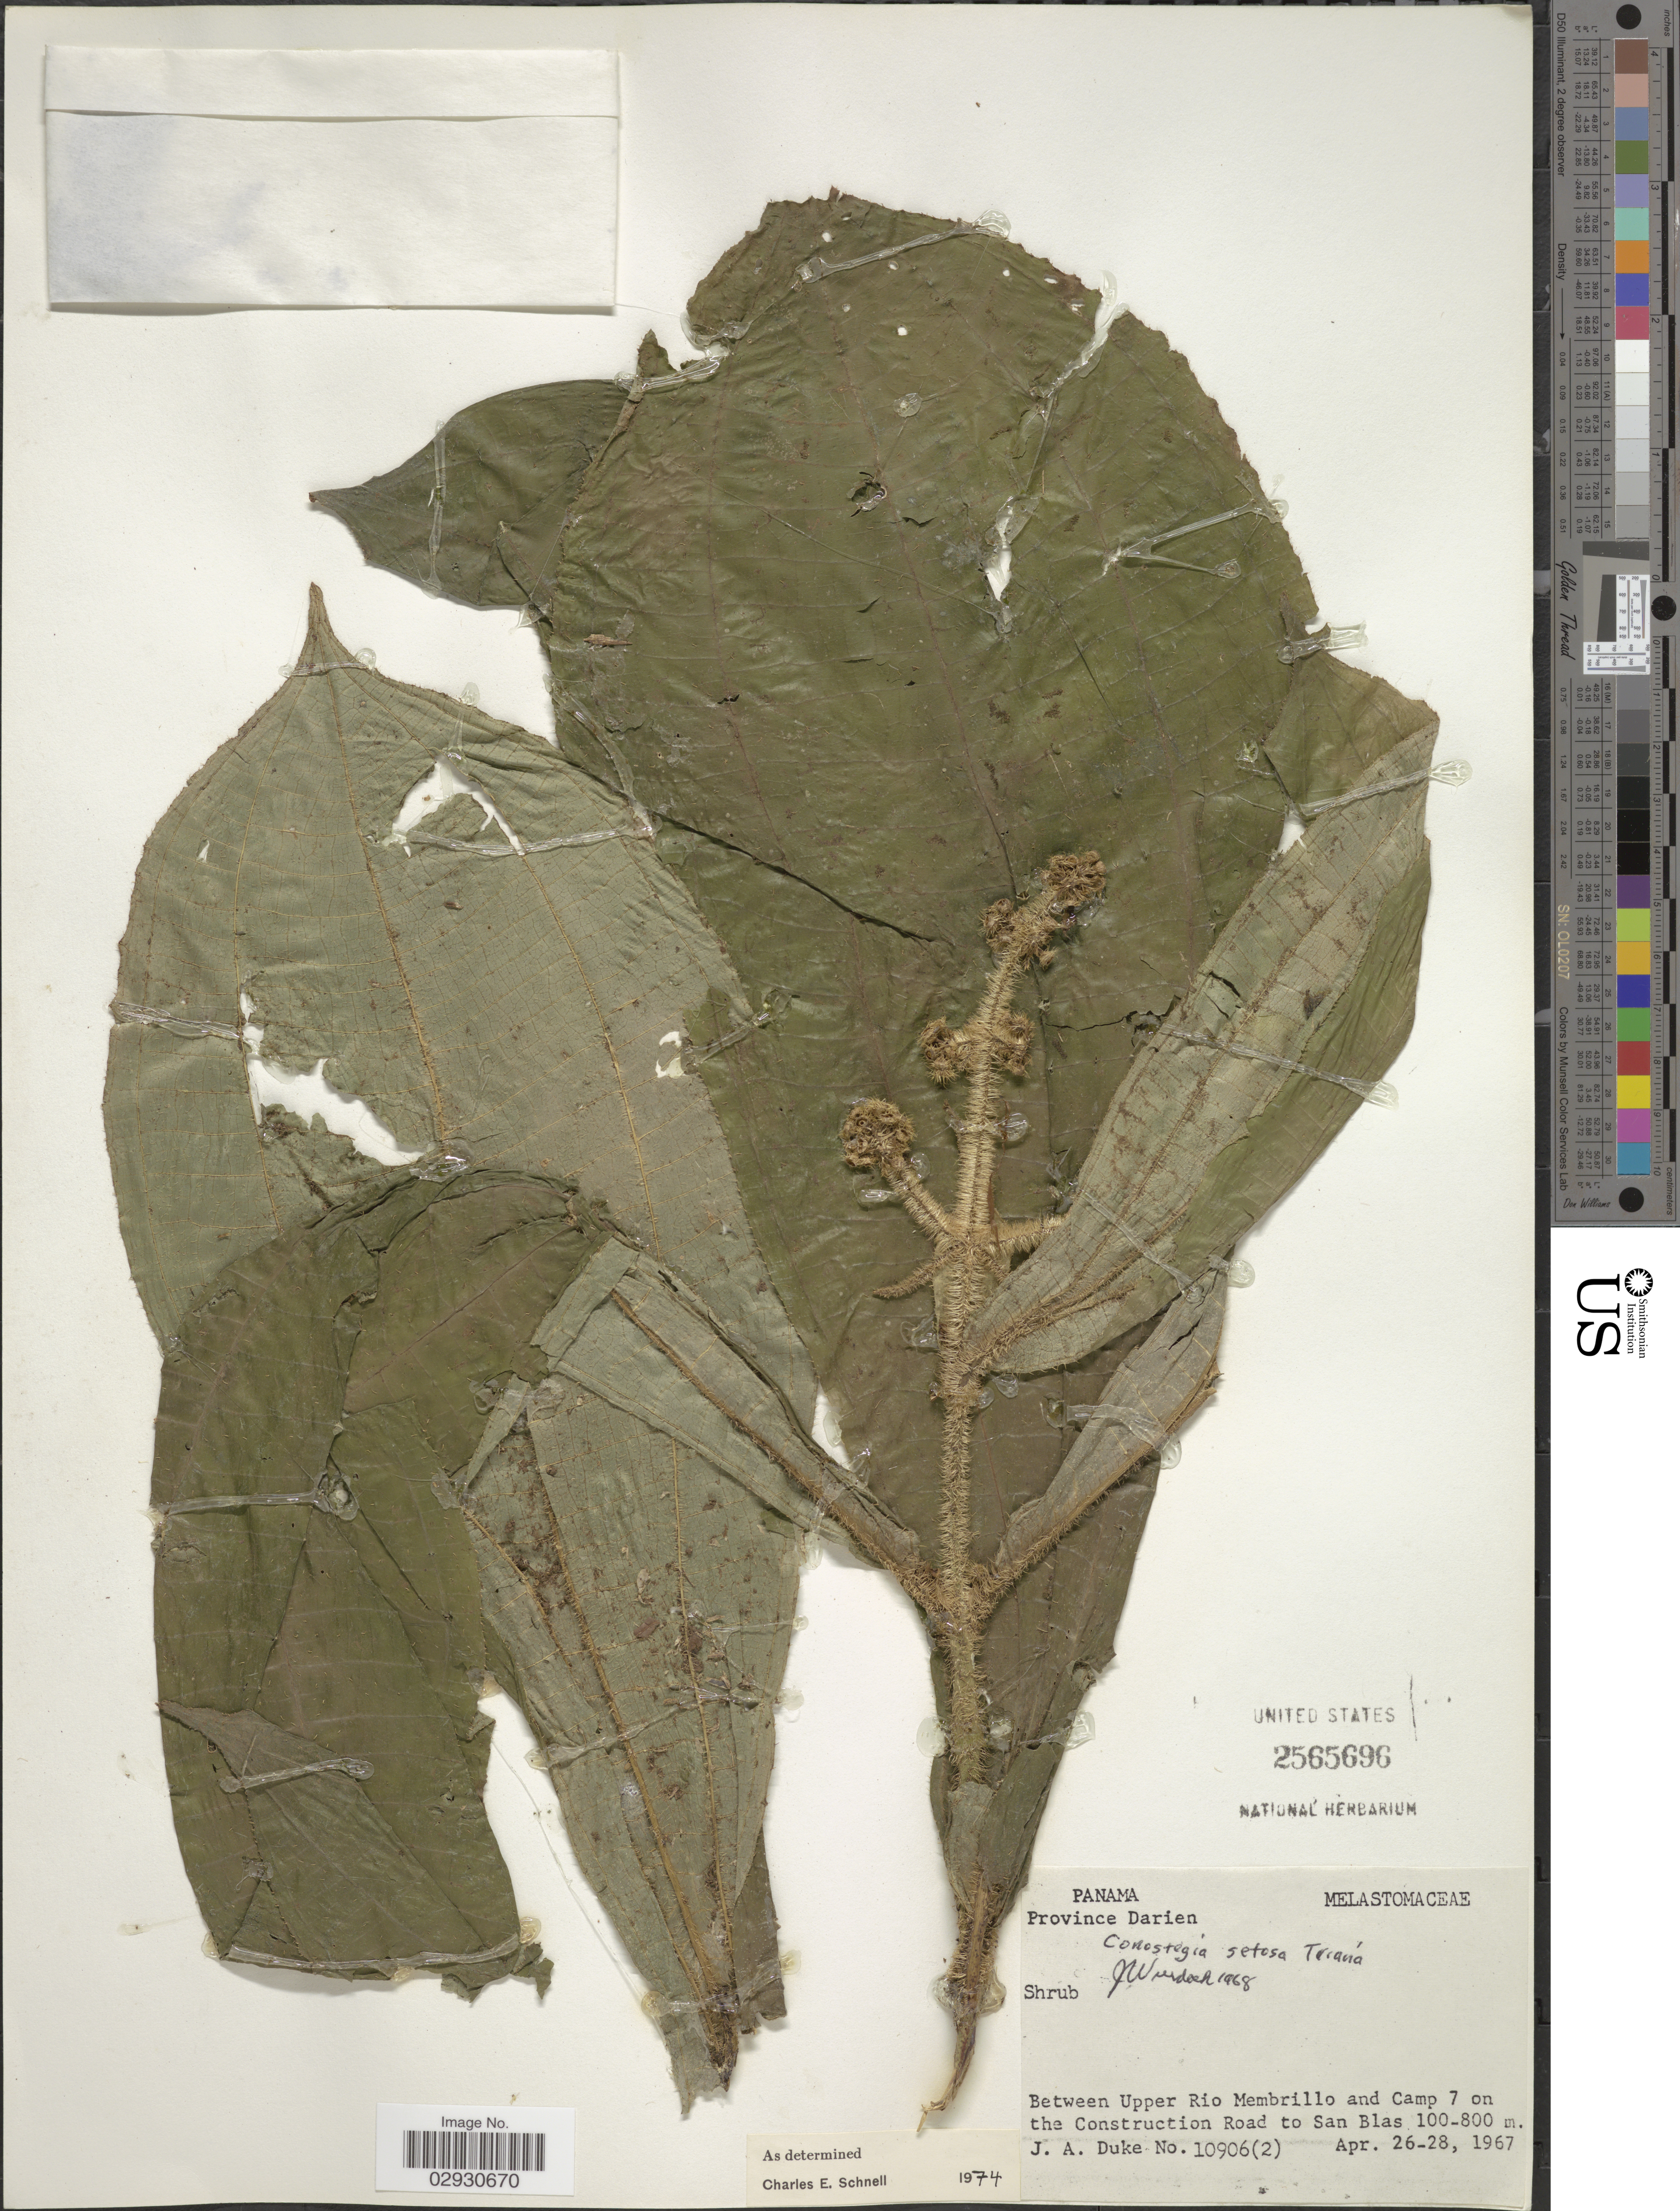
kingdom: Plantae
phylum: Tracheophyta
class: Magnoliopsida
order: Myrtales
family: Melastomataceae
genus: Conostegia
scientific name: Conostegia setosa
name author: Triana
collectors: J. A. Duke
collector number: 10906(2)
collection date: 1967-04-26/1967-04-28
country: Panama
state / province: Darién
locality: Province Darien. Between Upper Río Membrillo and Camp 7 on the Construction Road to San Blas.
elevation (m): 100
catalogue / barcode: US 2565696